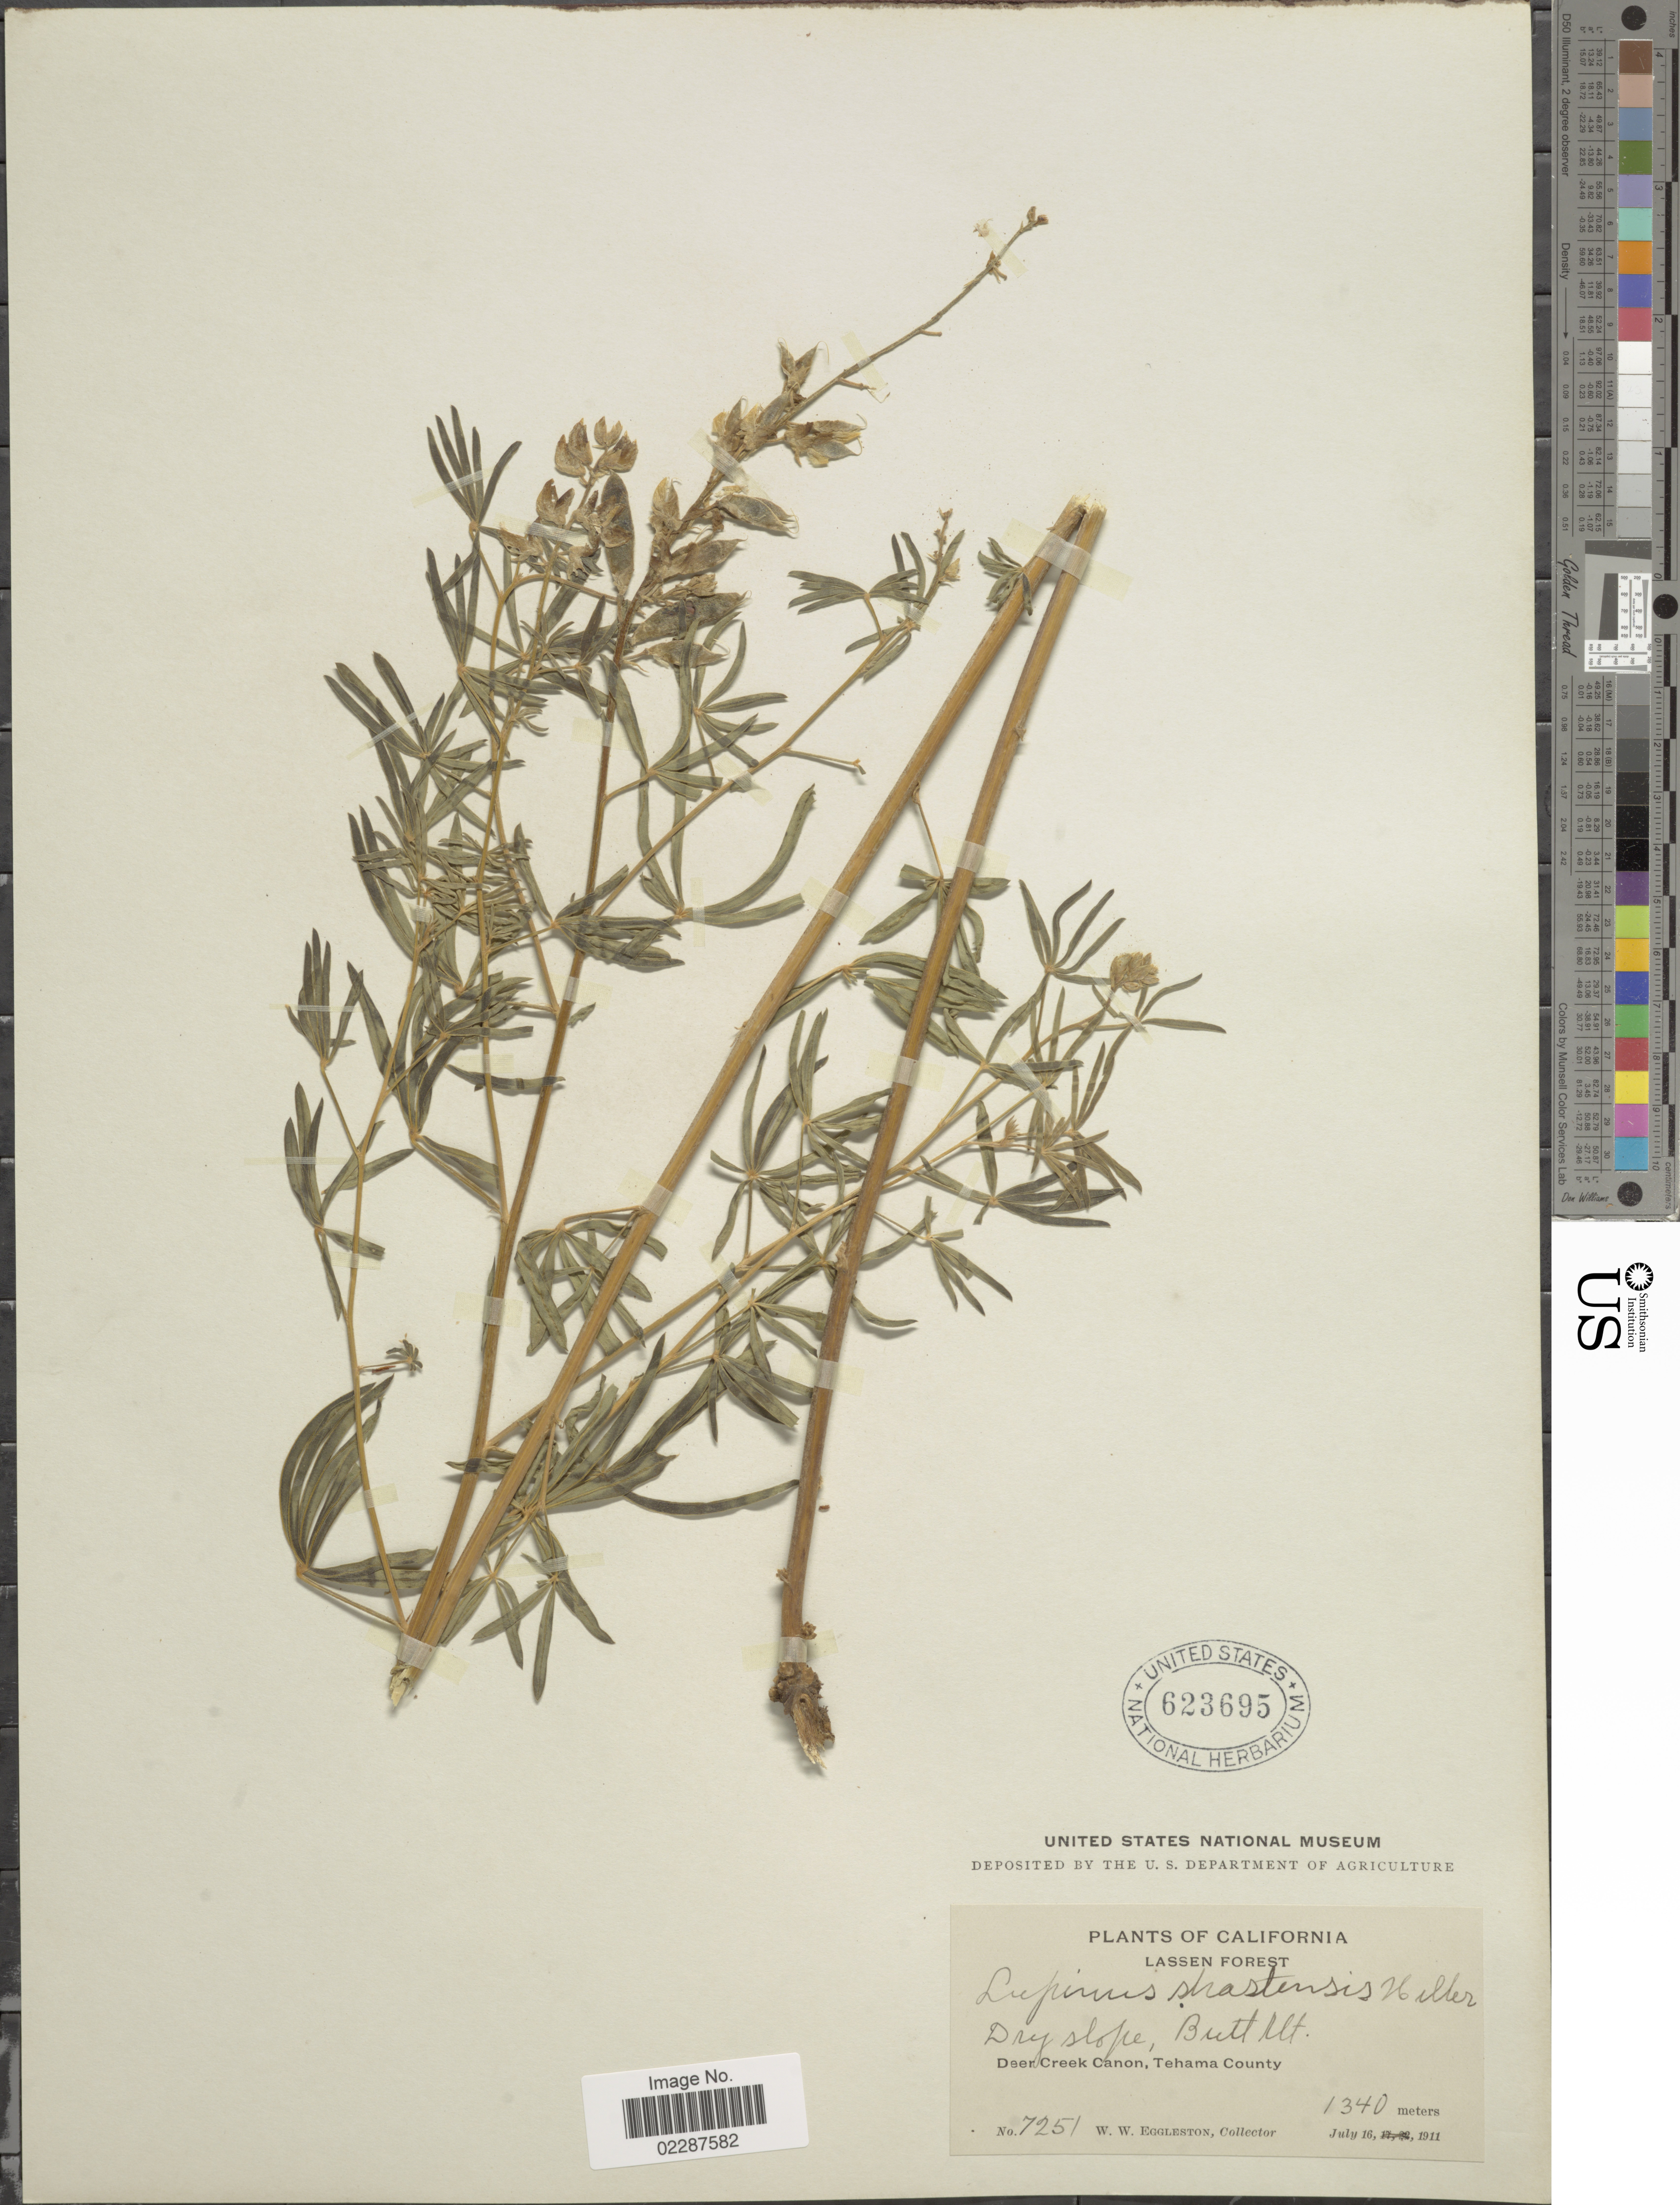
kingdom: Plantae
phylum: Tracheophyta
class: Magnoliopsida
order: Fabales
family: Fabaceae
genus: Lupinus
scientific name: Lupinus shastensis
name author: A. Heller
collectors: W. W. Eggleston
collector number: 7251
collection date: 1911-07-16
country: United States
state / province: California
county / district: Tehama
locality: Lassen Forest, Dry slope, Butt Mt., Deer Creek Canon, Tehama County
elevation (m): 1340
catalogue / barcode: US 623695